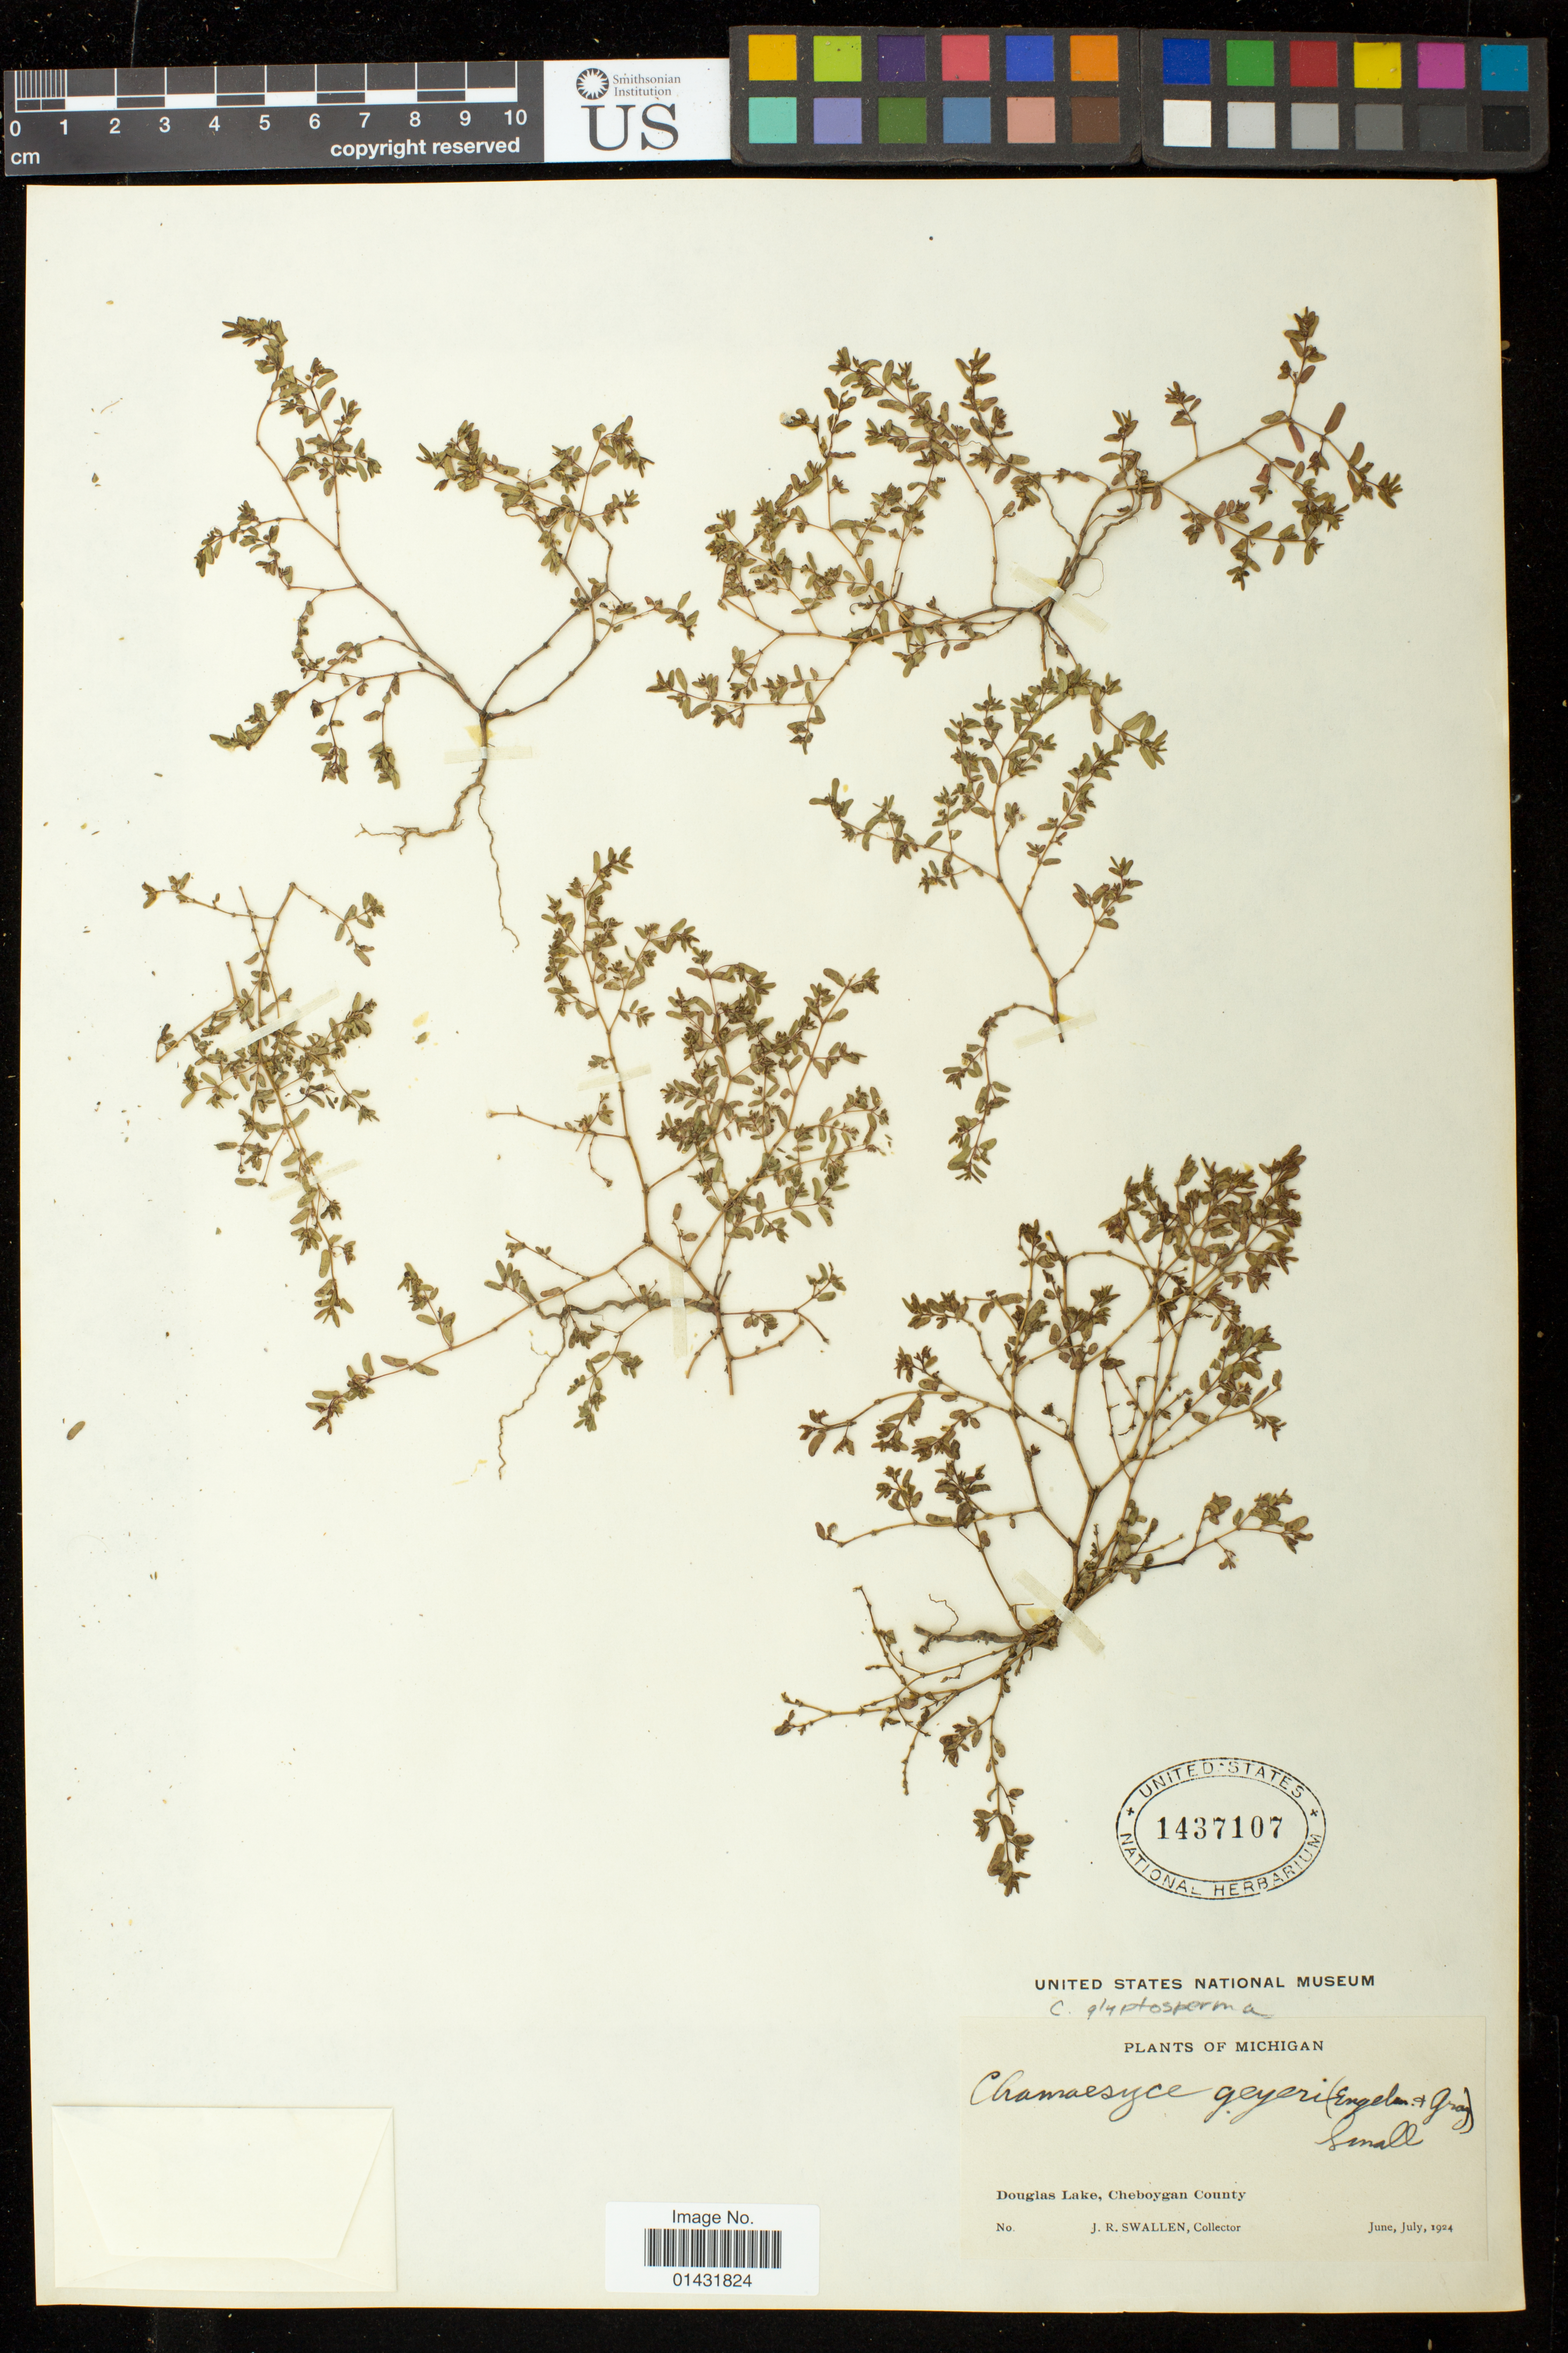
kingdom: Plantae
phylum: Tracheophyta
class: Magnoliopsida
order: Malpighiales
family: Euphorbiaceae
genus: Euphorbia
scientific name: Euphorbia glyptosperma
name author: Engelm.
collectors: J. R. Swallen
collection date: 1924-06,1924-07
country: United States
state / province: Michigan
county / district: Cheboygan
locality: Douglas Lake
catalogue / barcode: US 1437107